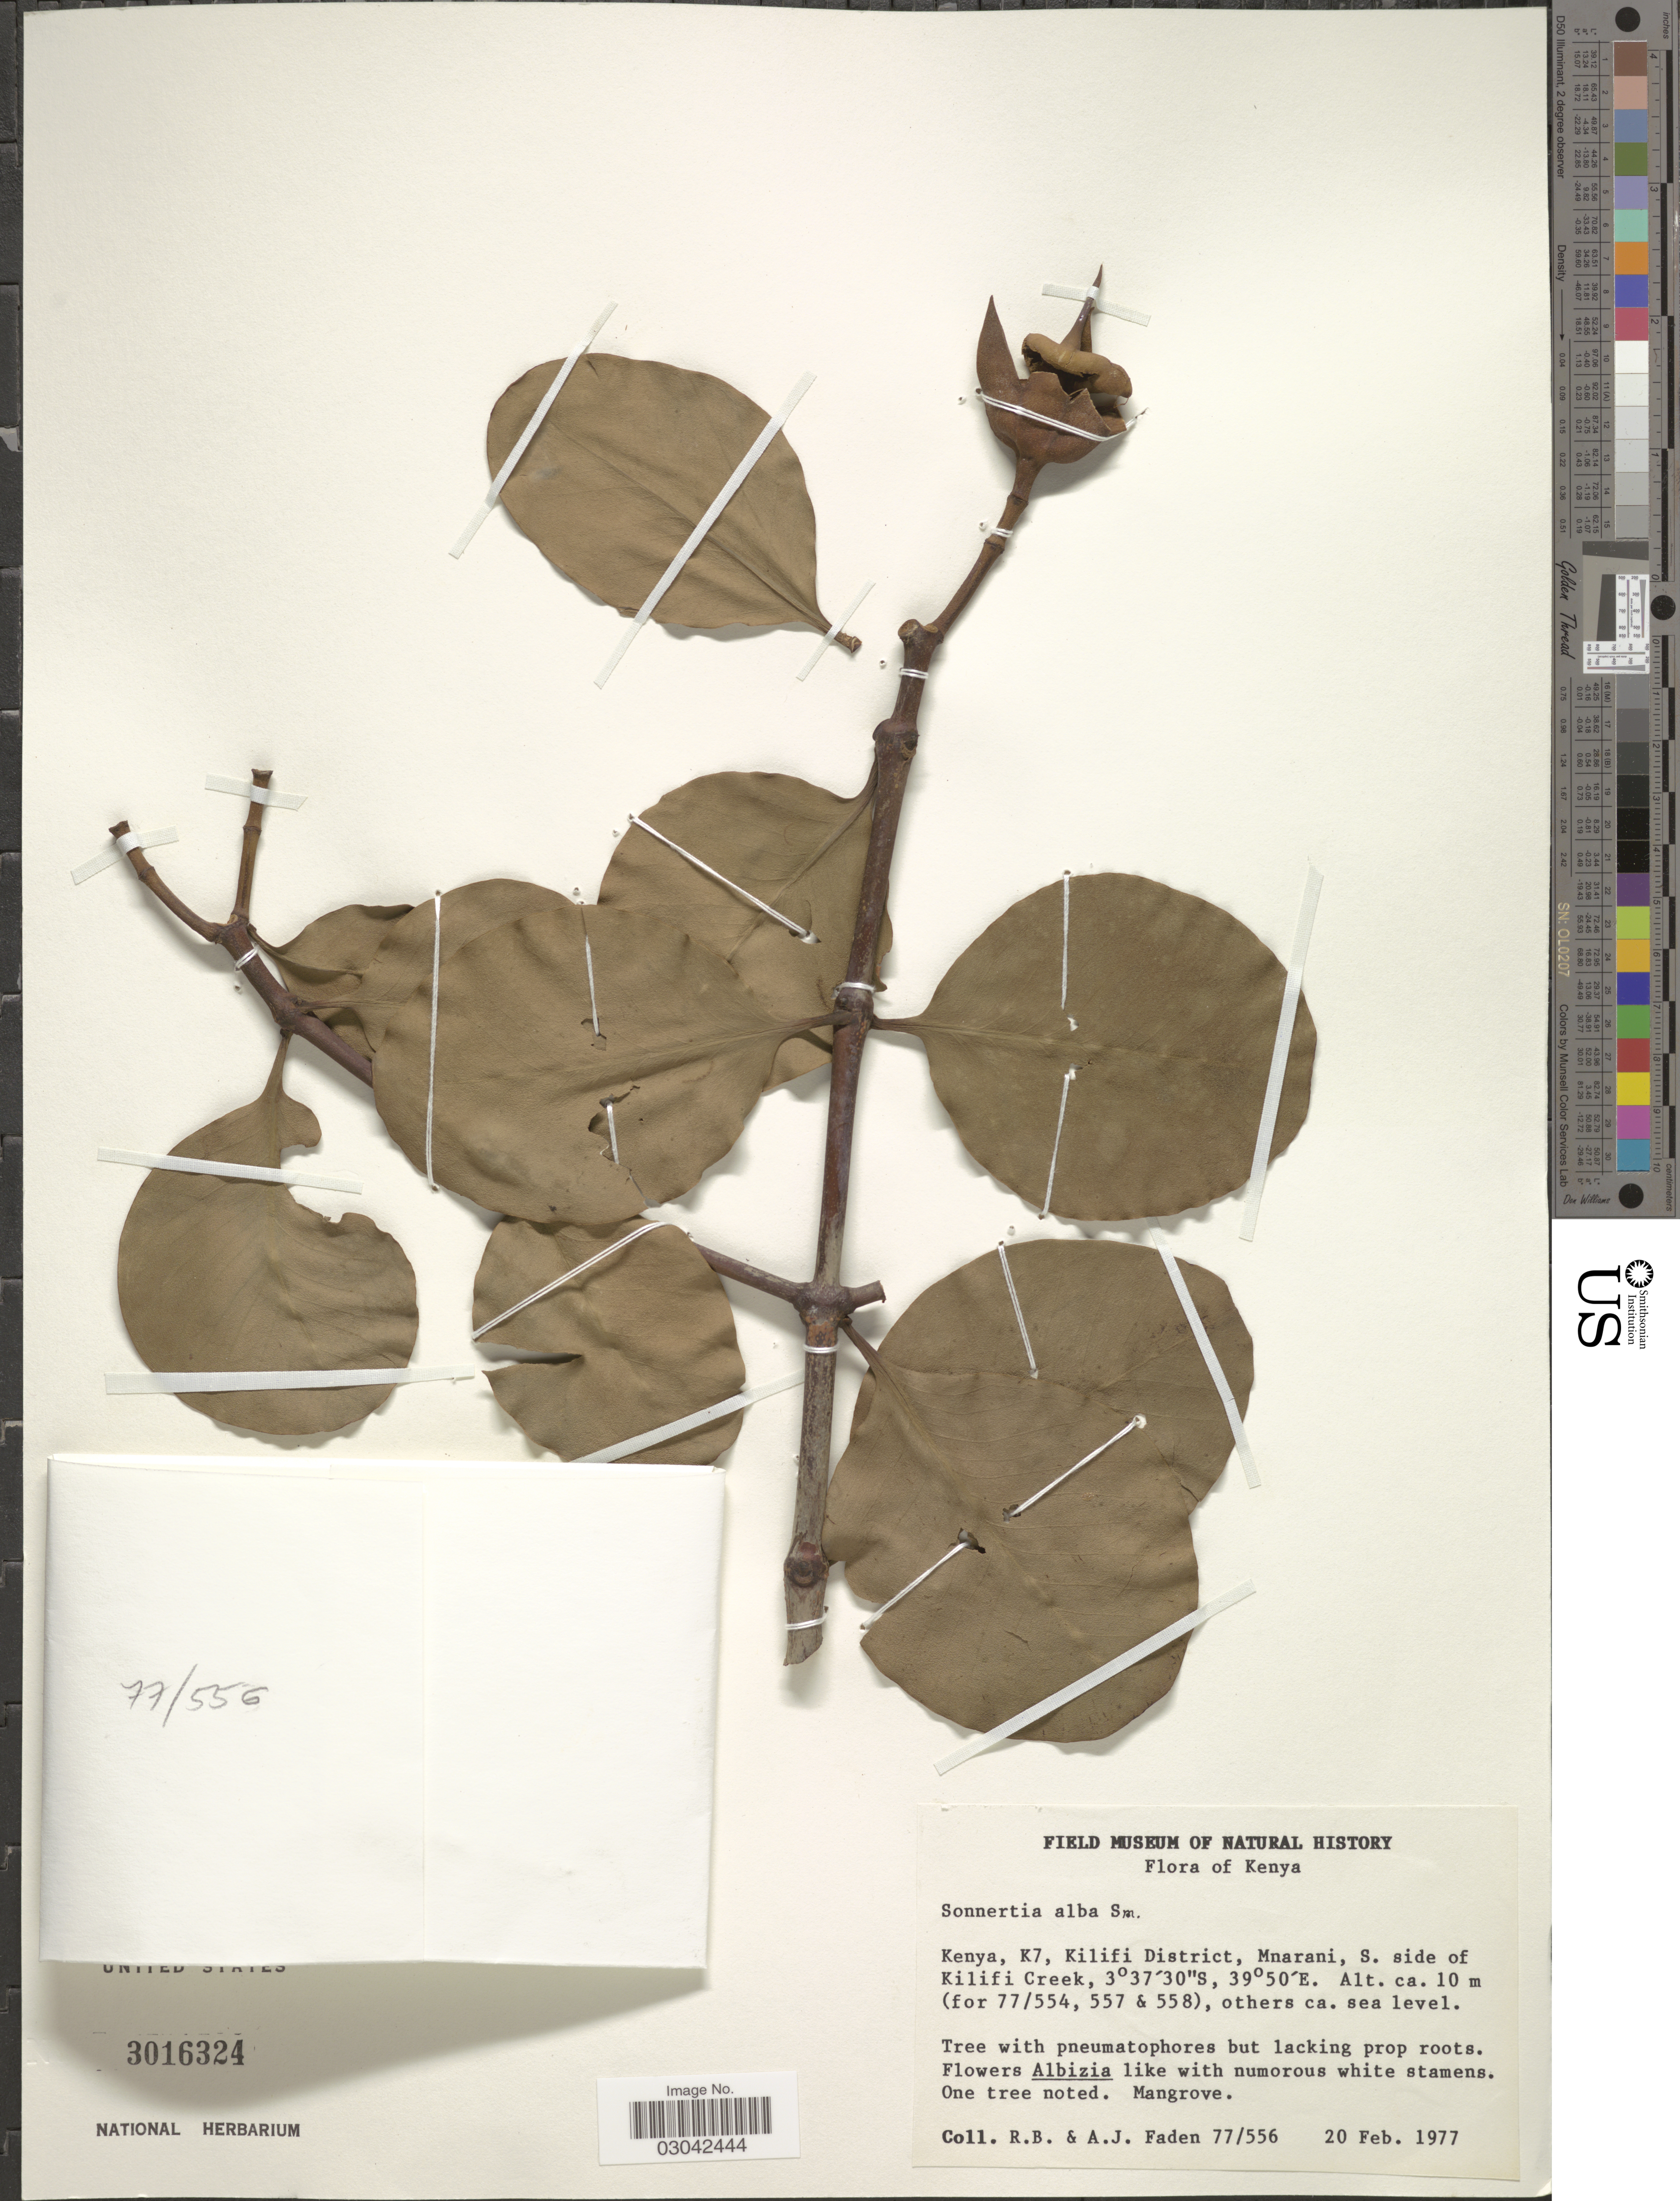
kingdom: Plantae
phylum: Tracheophyta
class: Magnoliopsida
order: Myrtales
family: Lythraceae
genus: Sonneratia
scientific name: Sonneratia alba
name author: Sm.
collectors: R. B. Faden & A. J. Faden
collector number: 77/556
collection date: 1977-02-20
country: Kenya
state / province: Kilifi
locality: K7, Kilifi District, Mnarani, S. side of Kilifi Creek.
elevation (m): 10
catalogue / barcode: US 3016324